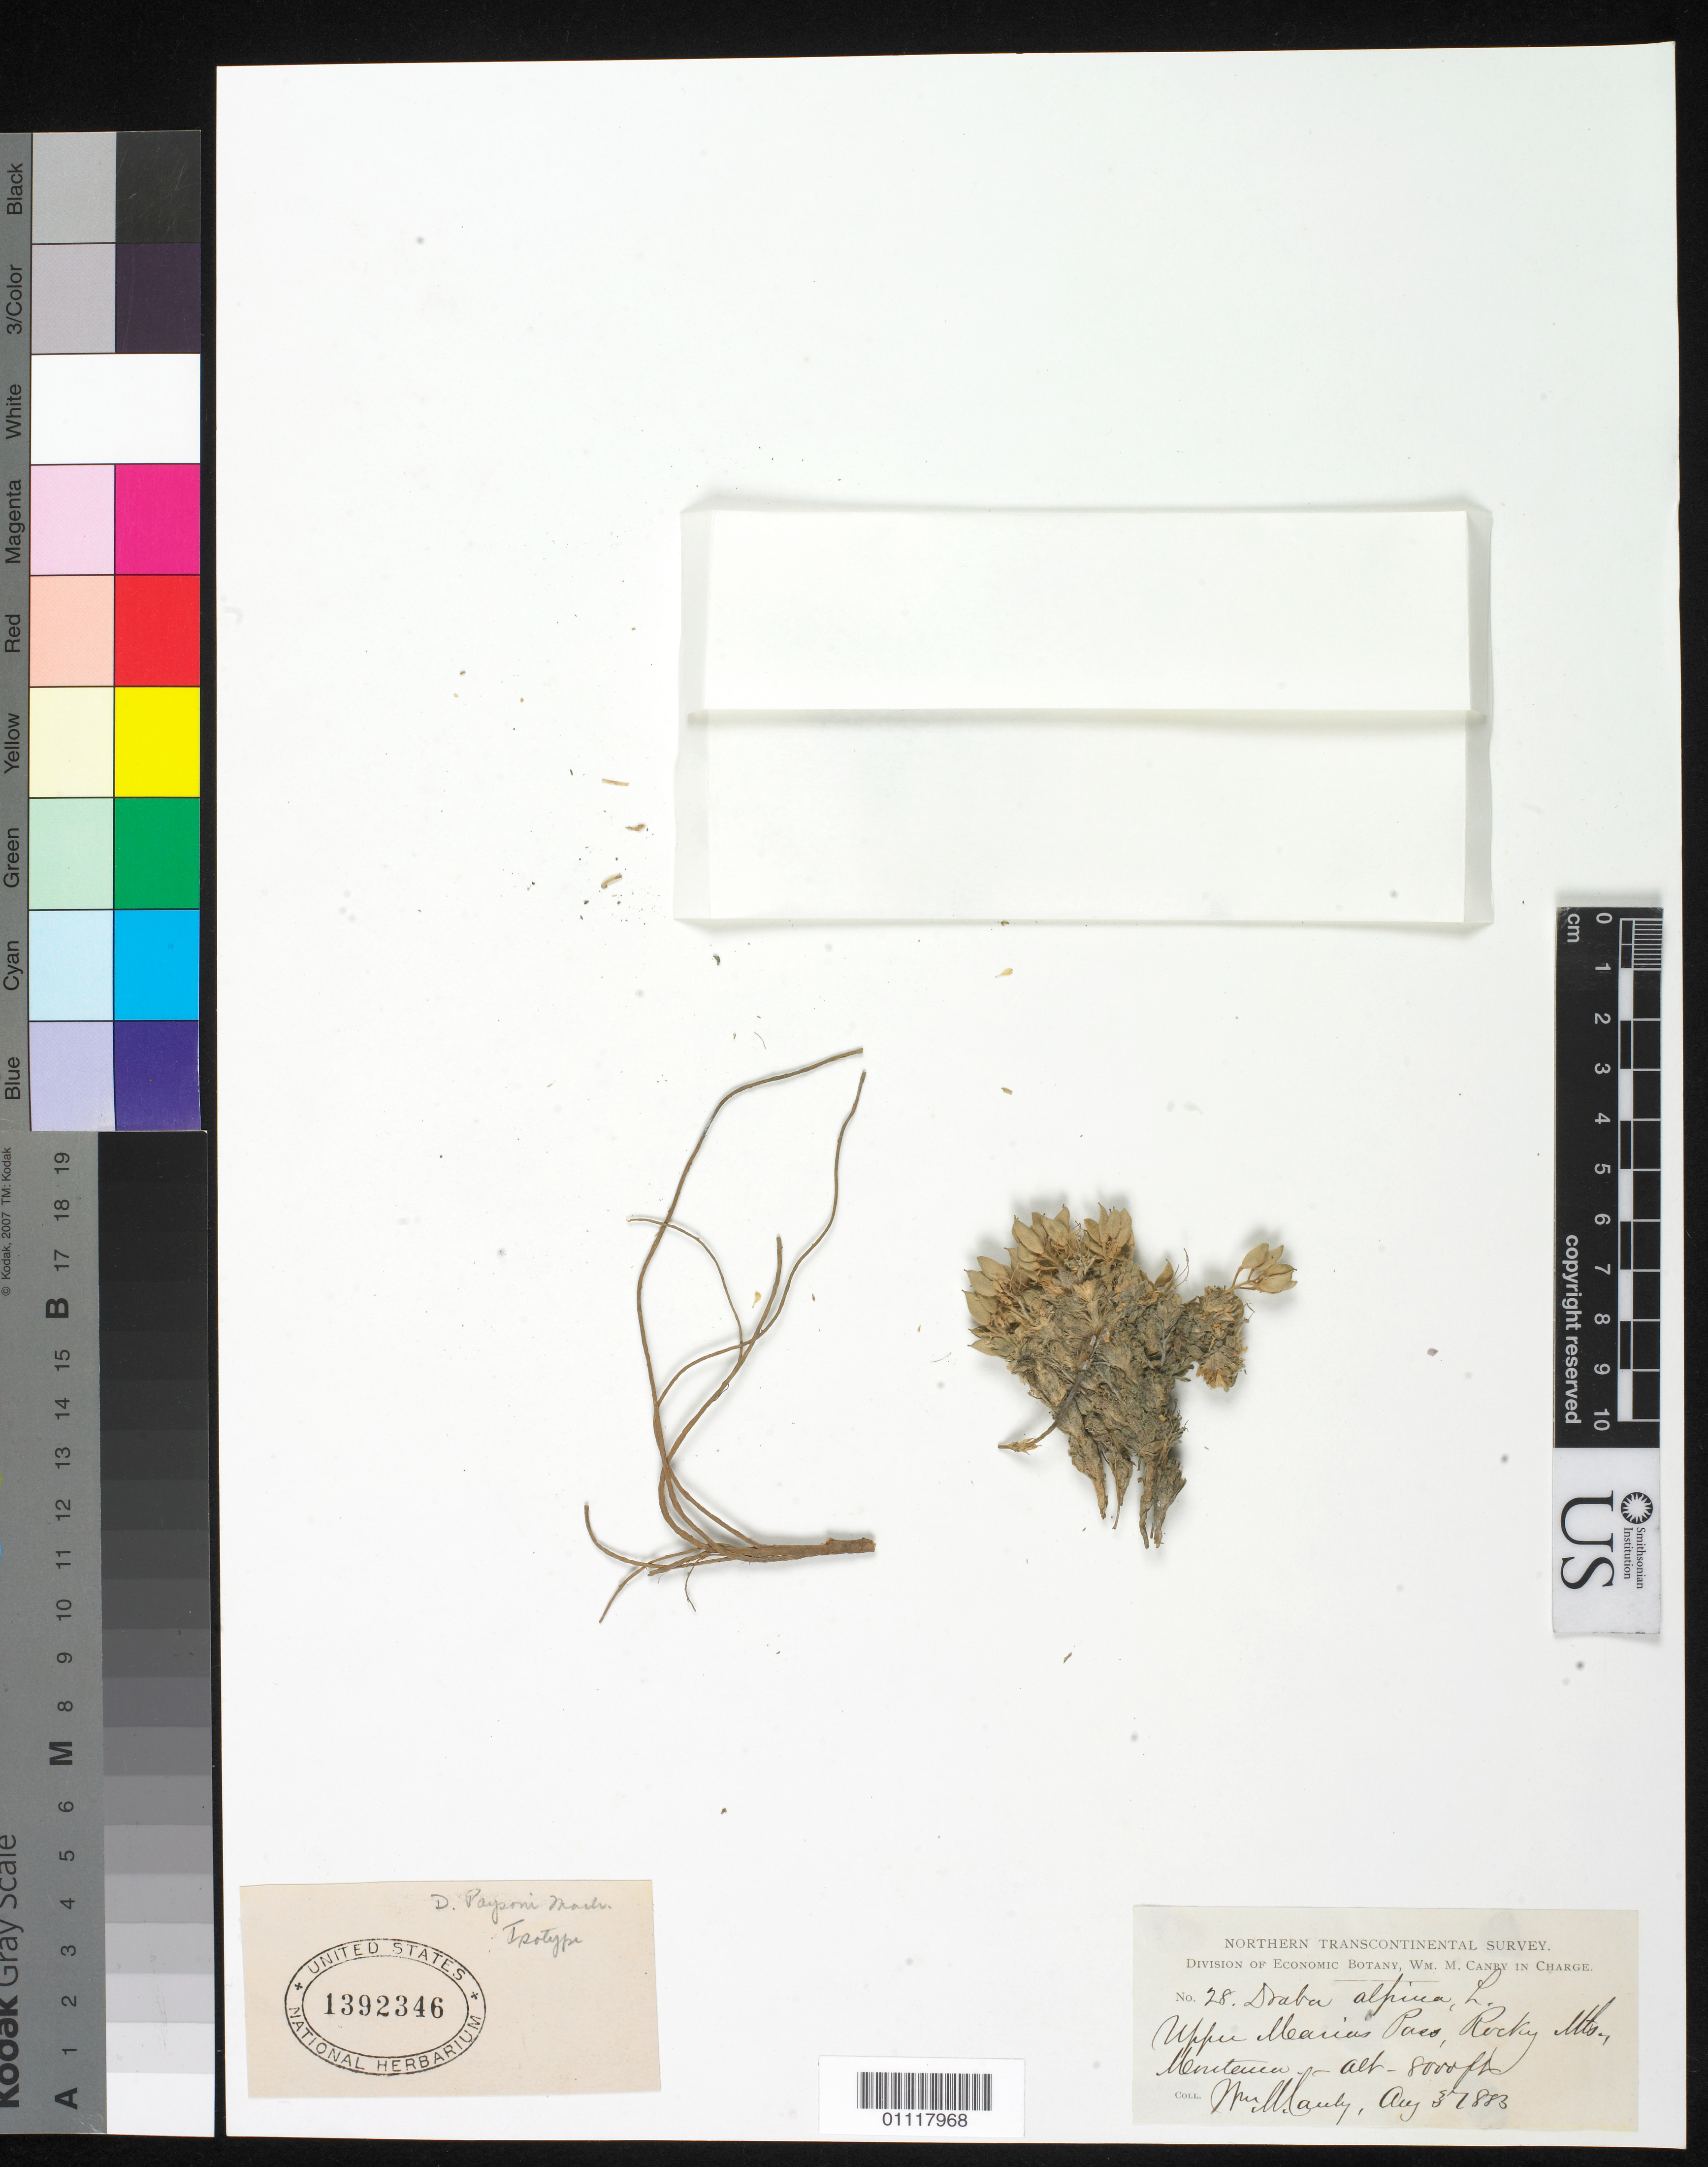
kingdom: Plantae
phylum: Tracheophyta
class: Magnoliopsida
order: Brassicales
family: Brassicaceae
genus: Draba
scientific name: Draba vestita Payson, nom. illeg.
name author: Payson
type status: Isotype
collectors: W. M. Canby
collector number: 28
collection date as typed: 03 Aug 1883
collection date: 1883-08-03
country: United States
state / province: Montana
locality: Upper Marias Pass, Rocky Mts. Montana.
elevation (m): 2438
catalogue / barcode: US 1392346